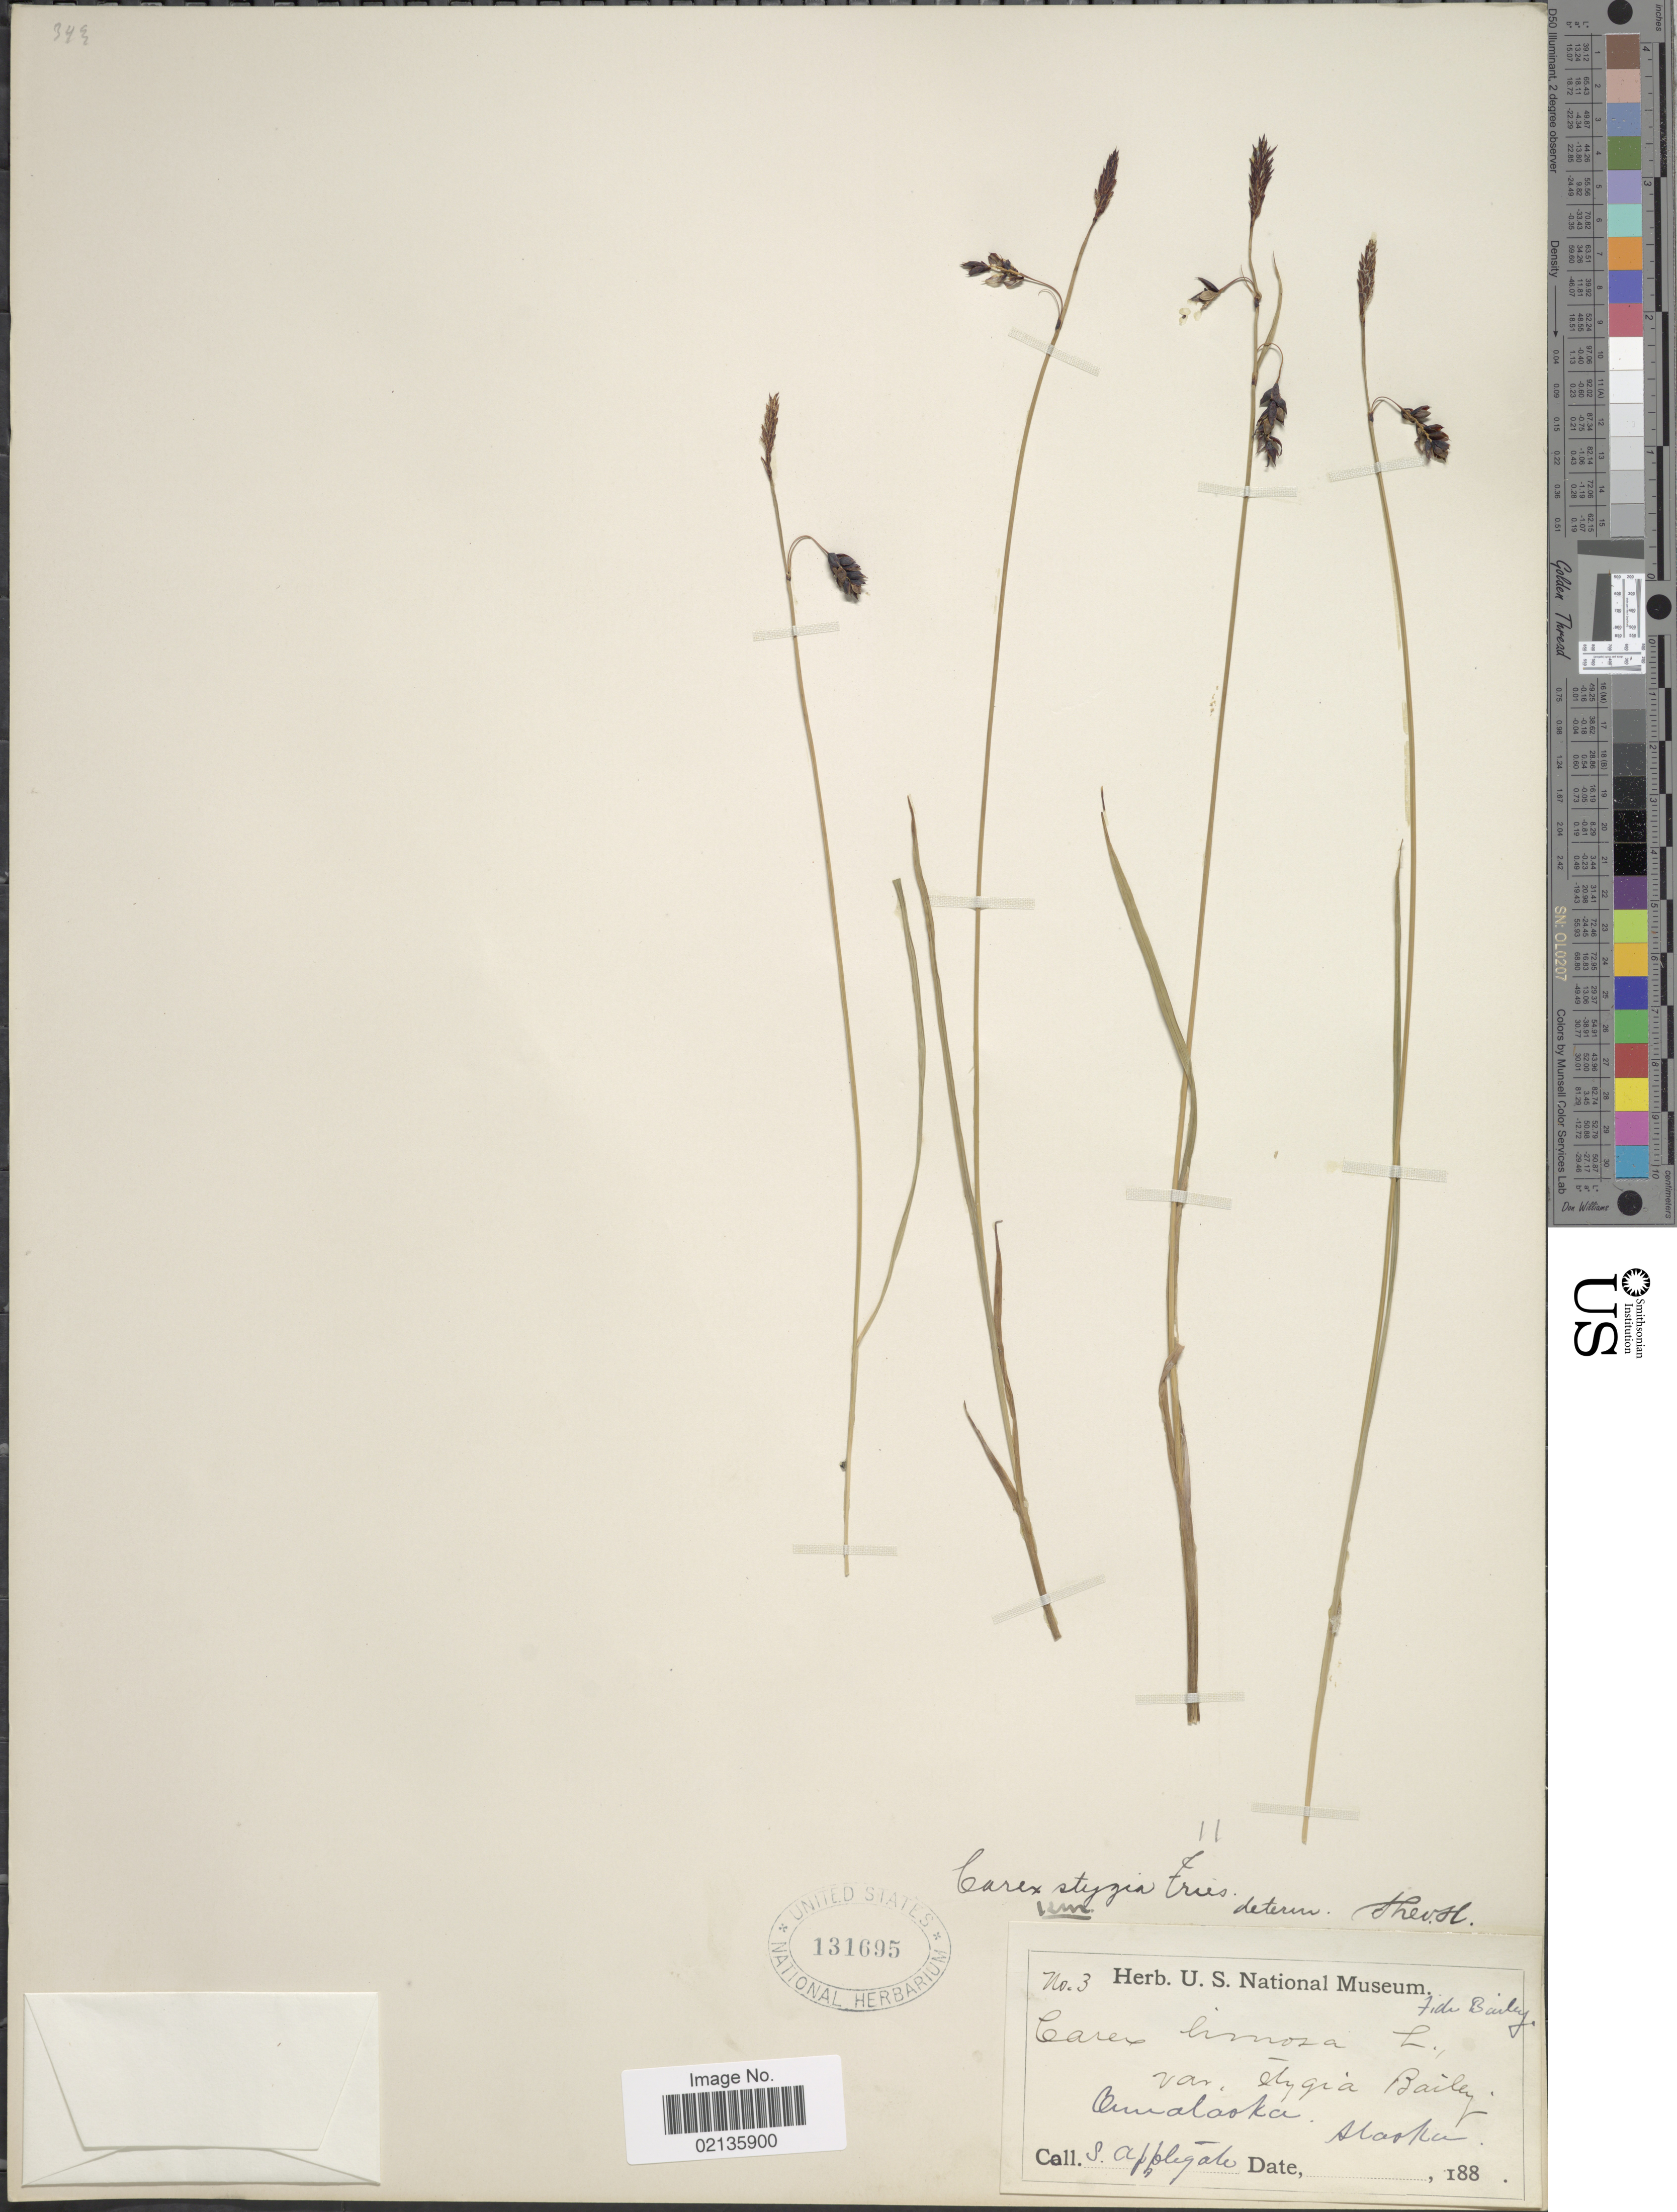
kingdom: Plantae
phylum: Tracheophyta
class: Liliopsida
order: Poales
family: Cyperaceae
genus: Carex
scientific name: Carex x stygia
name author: Fr.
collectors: S. S. Applegate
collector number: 3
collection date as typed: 188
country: United States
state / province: Alaska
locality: Unalaska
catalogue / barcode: US 131695